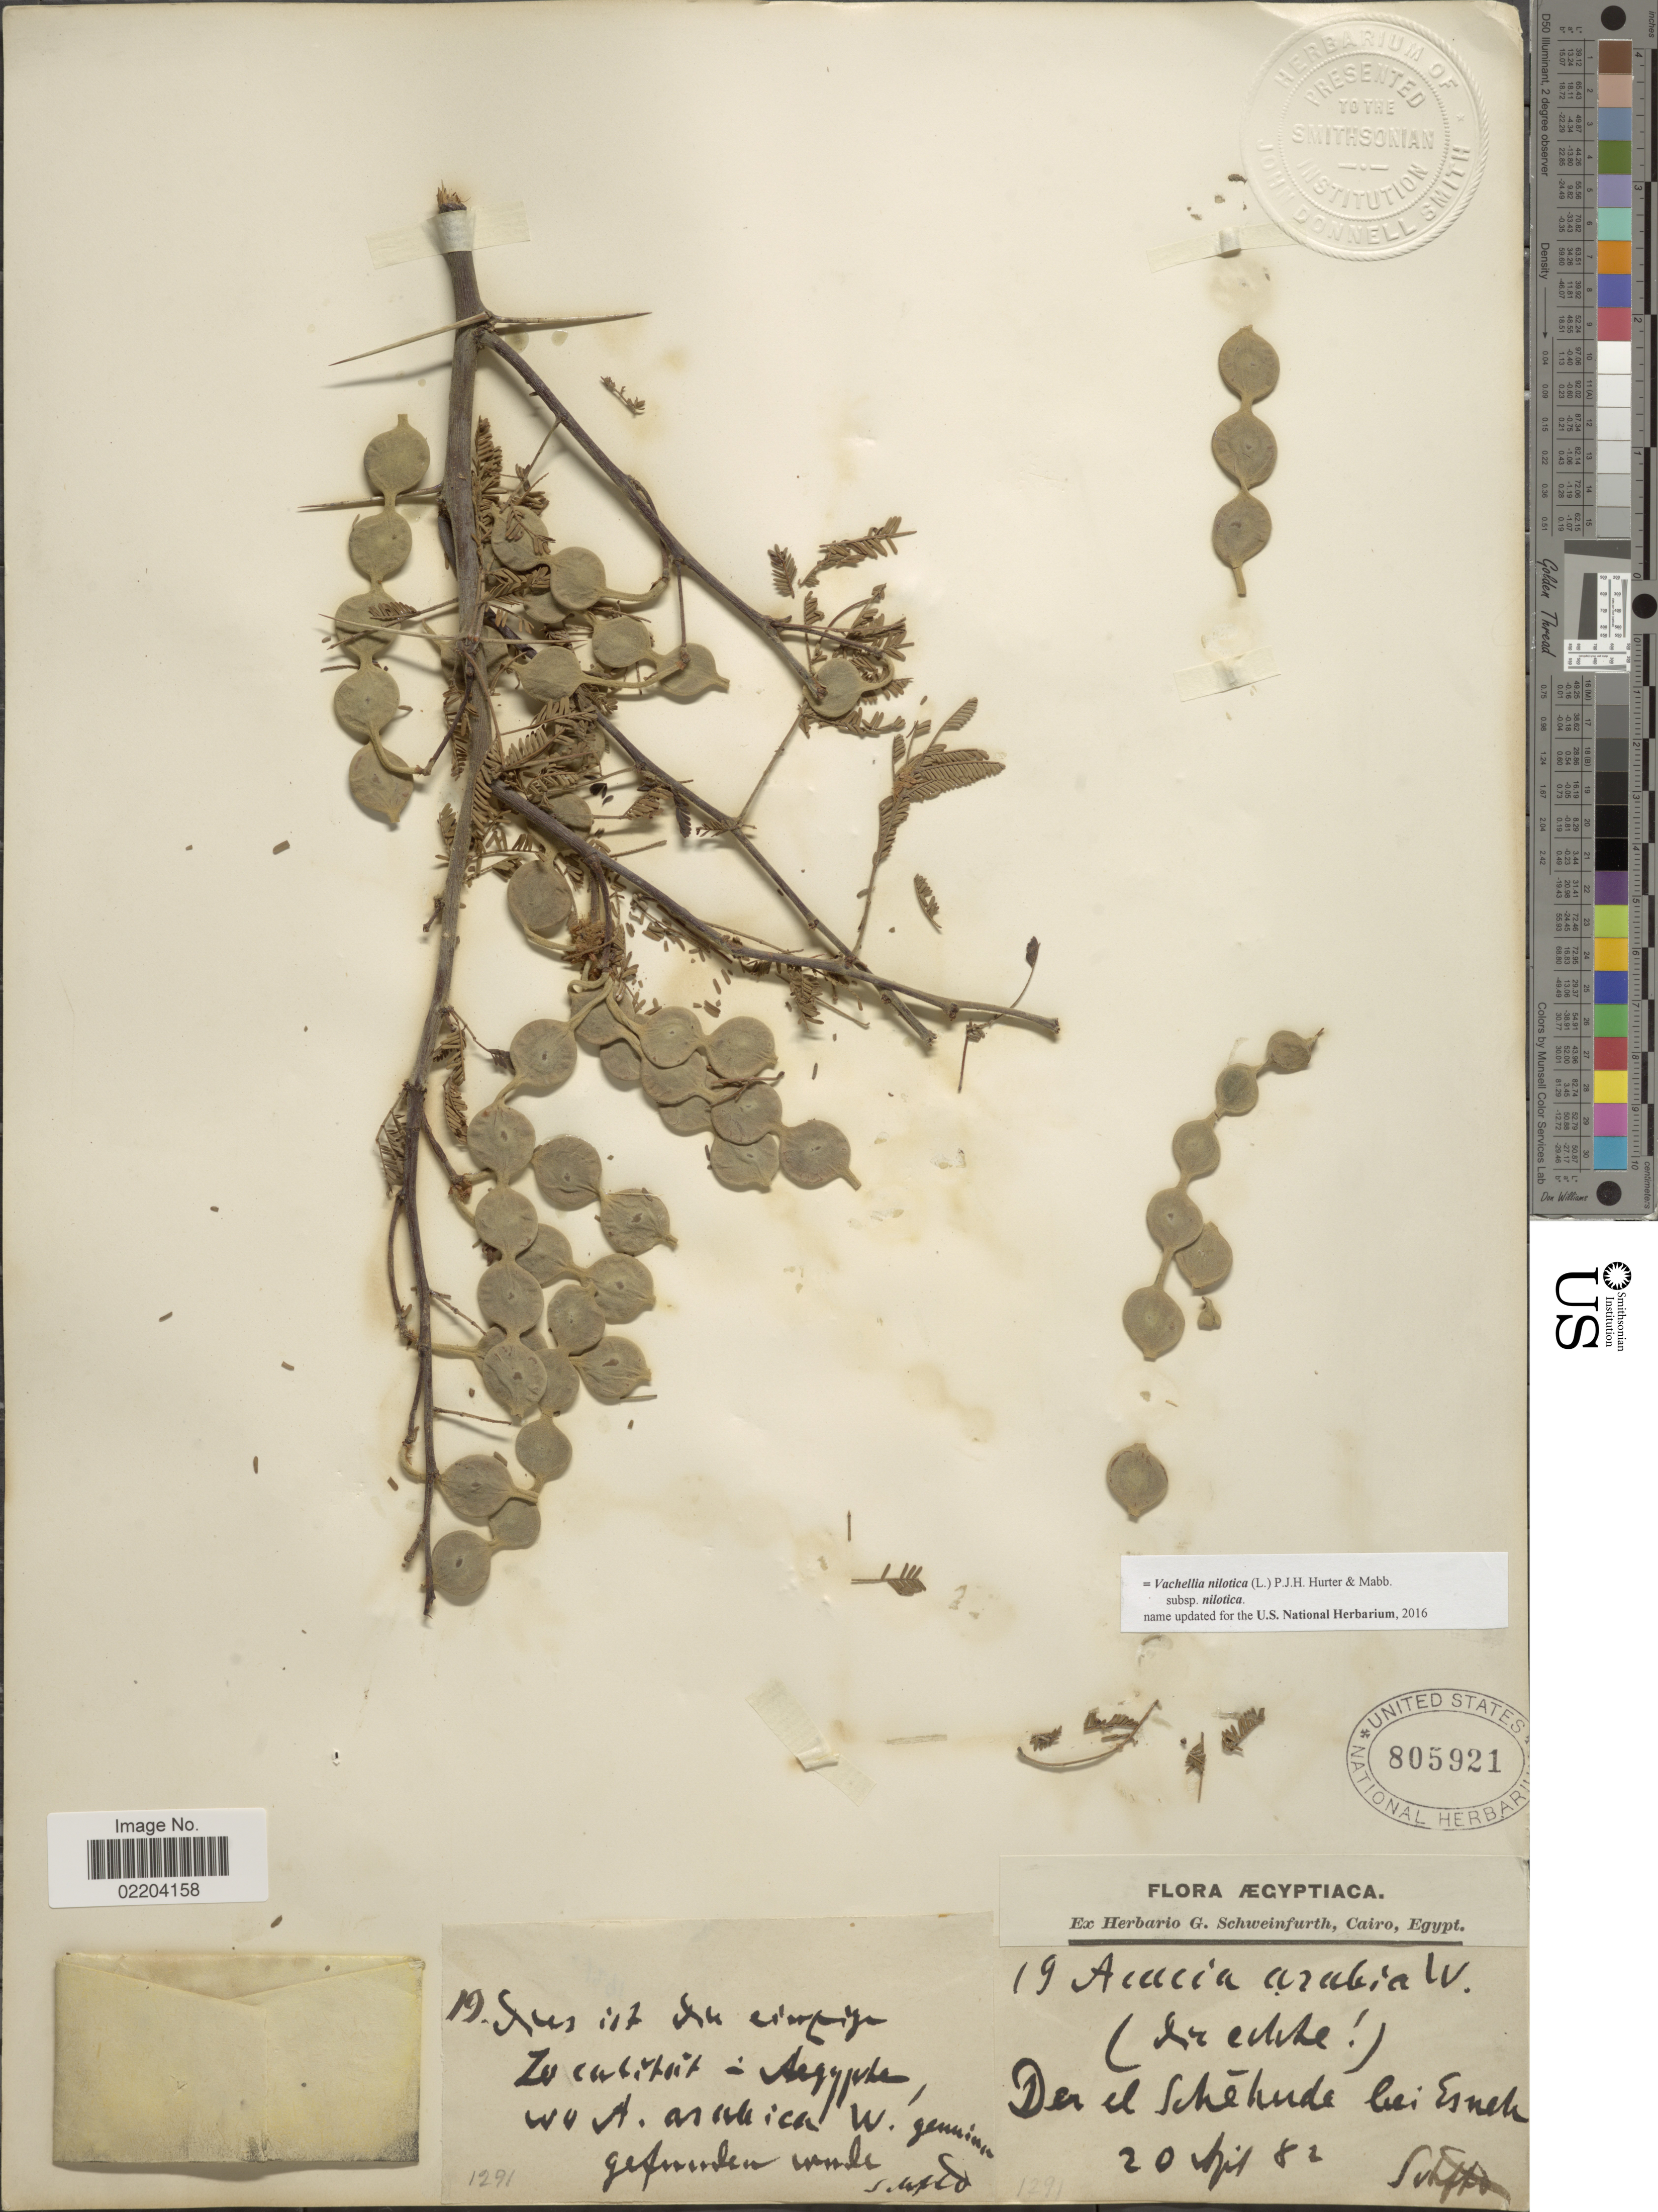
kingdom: Plantae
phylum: Tracheophyta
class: Magnoliopsida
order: Fabales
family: Fabaceae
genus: Vachellia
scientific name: Vachellia nilotica subsp. nilotica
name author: (L.) P.J.H. Hurter & Mabb.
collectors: G. Schweinfurth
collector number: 19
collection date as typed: Transcribed d/m/y: 20/4/82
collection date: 1882-04-20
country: Egypt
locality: Aegyptiaca. Der el Schehude bei Es [illegible text].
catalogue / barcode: US 805921